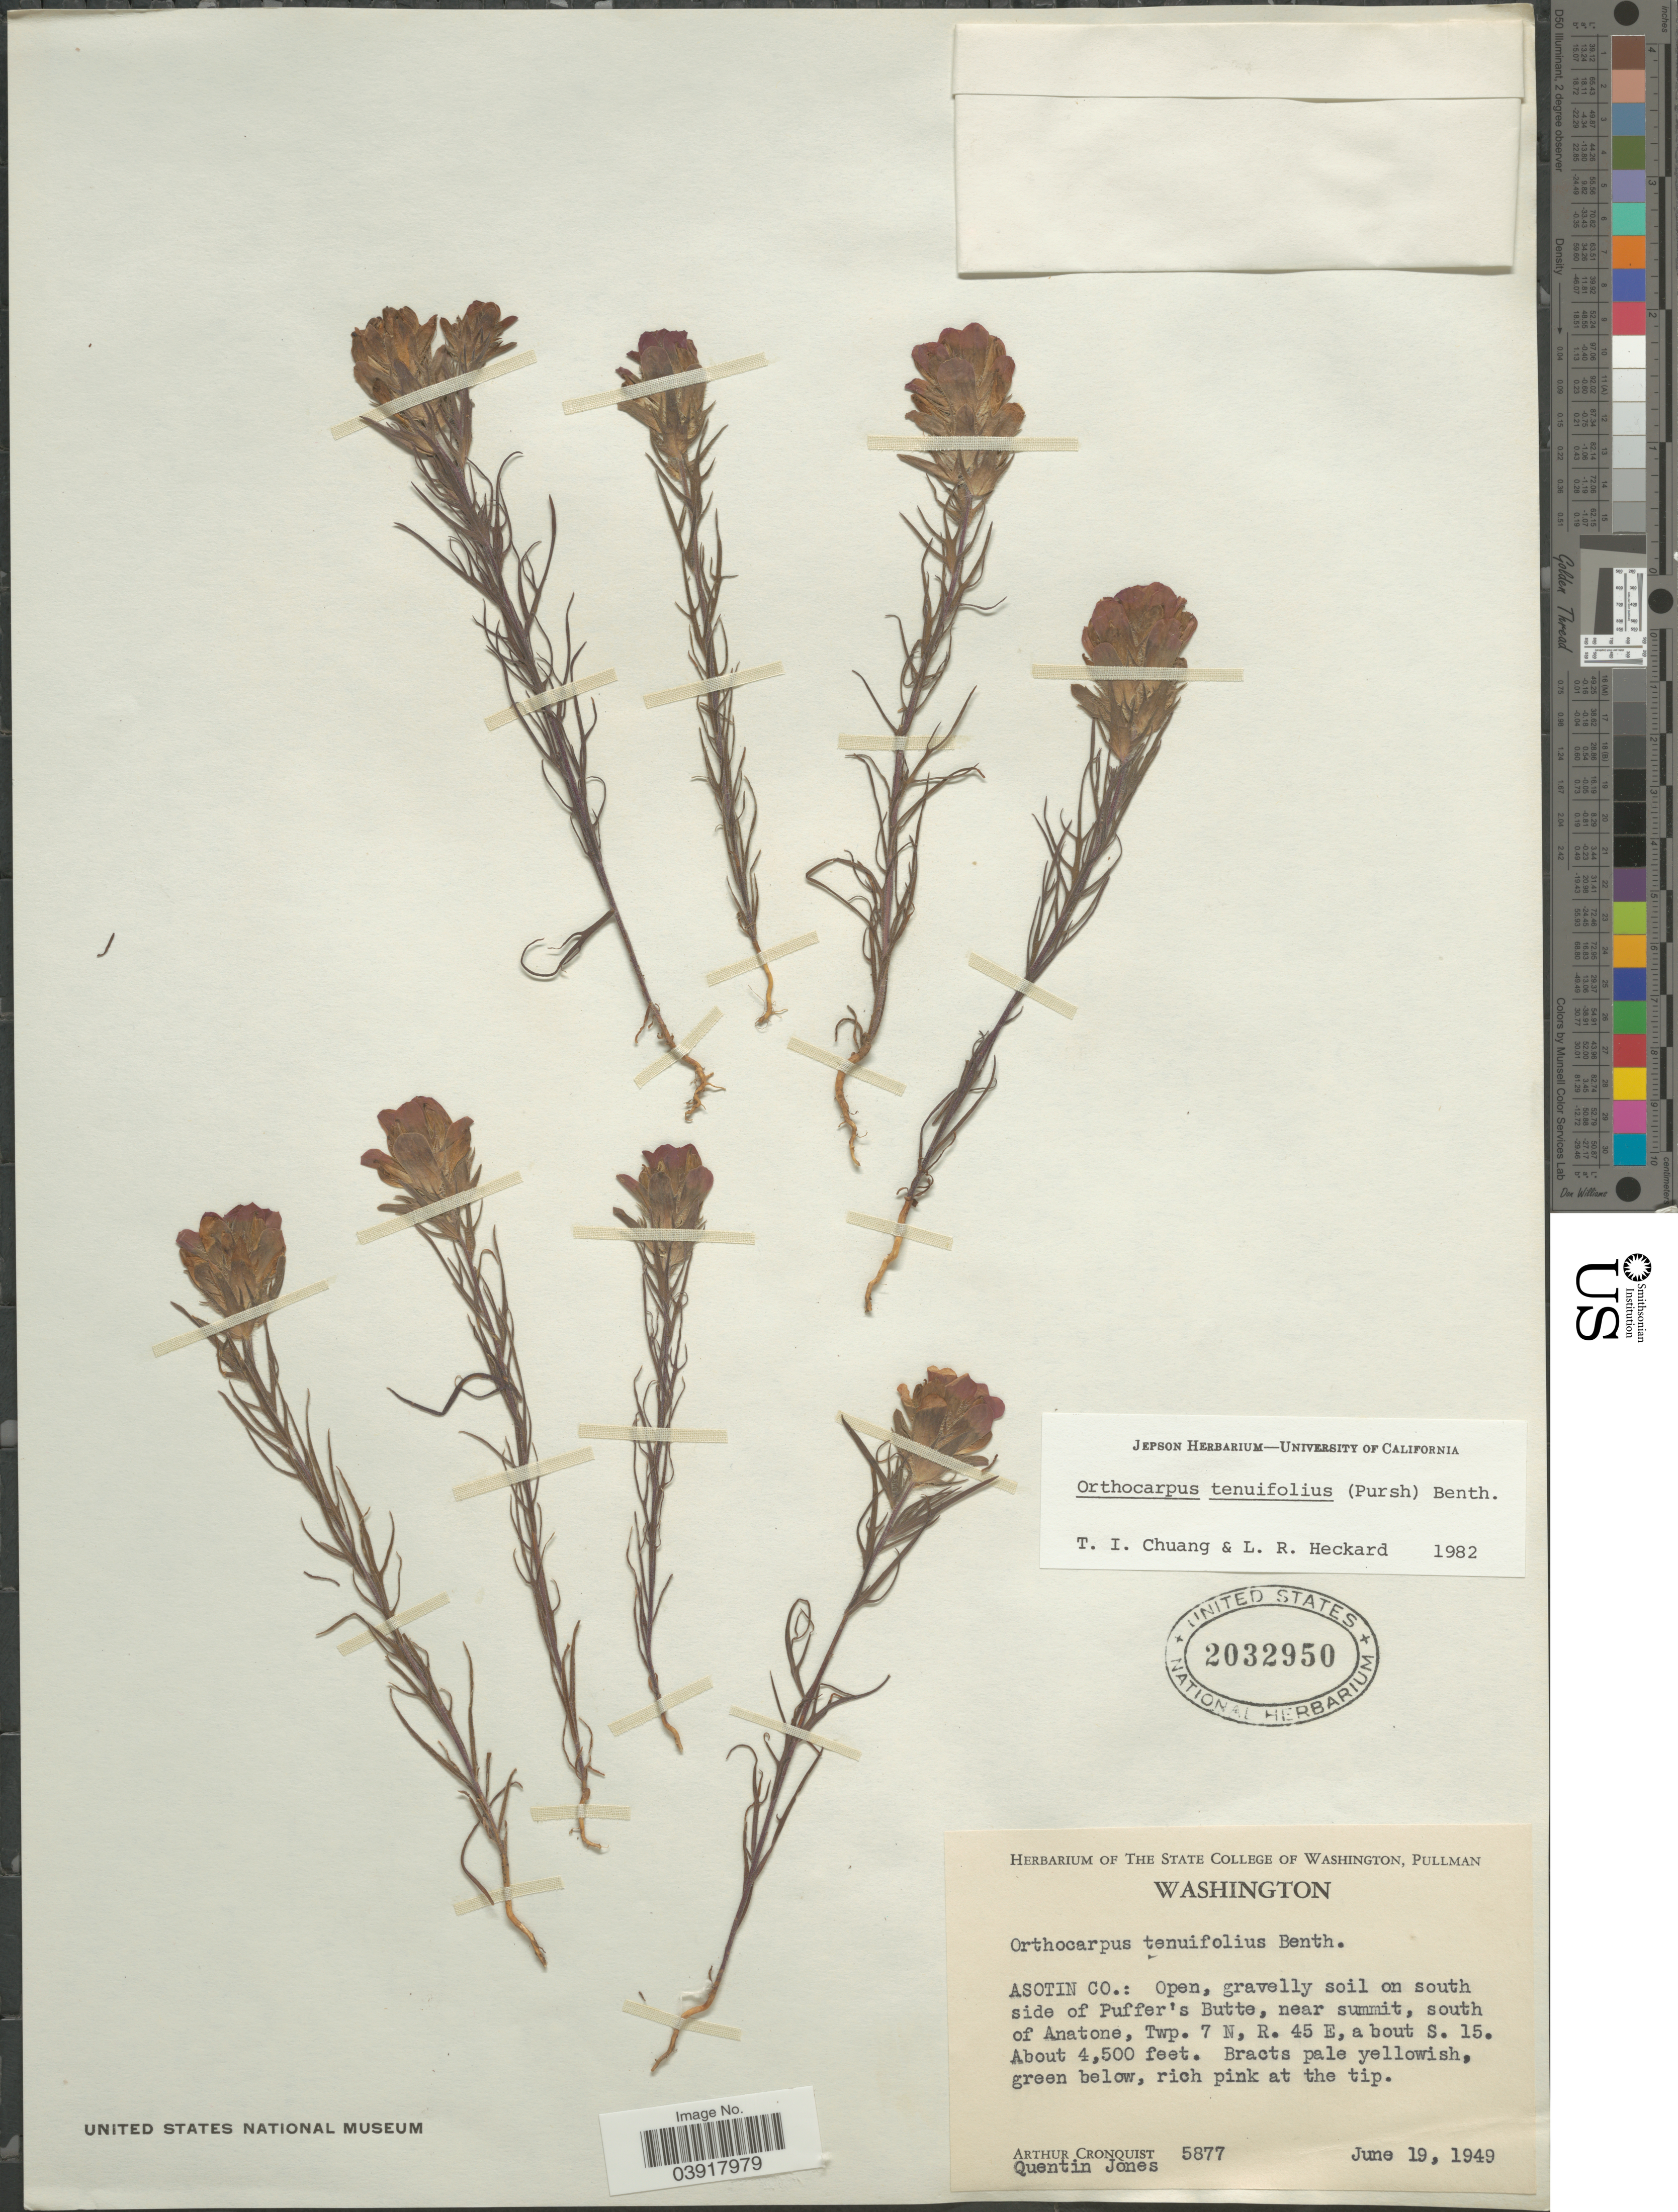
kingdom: Plantae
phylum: Tracheophyta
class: Magnoliopsida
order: Lamiales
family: Orobanchaceae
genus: Orthocarpus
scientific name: Orthocarpus tenuifolius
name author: (Pursh) Benth.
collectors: A. J. Cronquist & Q. Jones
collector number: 5877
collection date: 1949-06-19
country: United States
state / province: Washington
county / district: Asotin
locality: Asotin Co.: Open, gravelly soil on south side of Puffer's Butte, near summit, south of Anatone, Twp. 7 N, R. 45 E, a bout S. 15.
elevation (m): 1372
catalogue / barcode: US 2032950